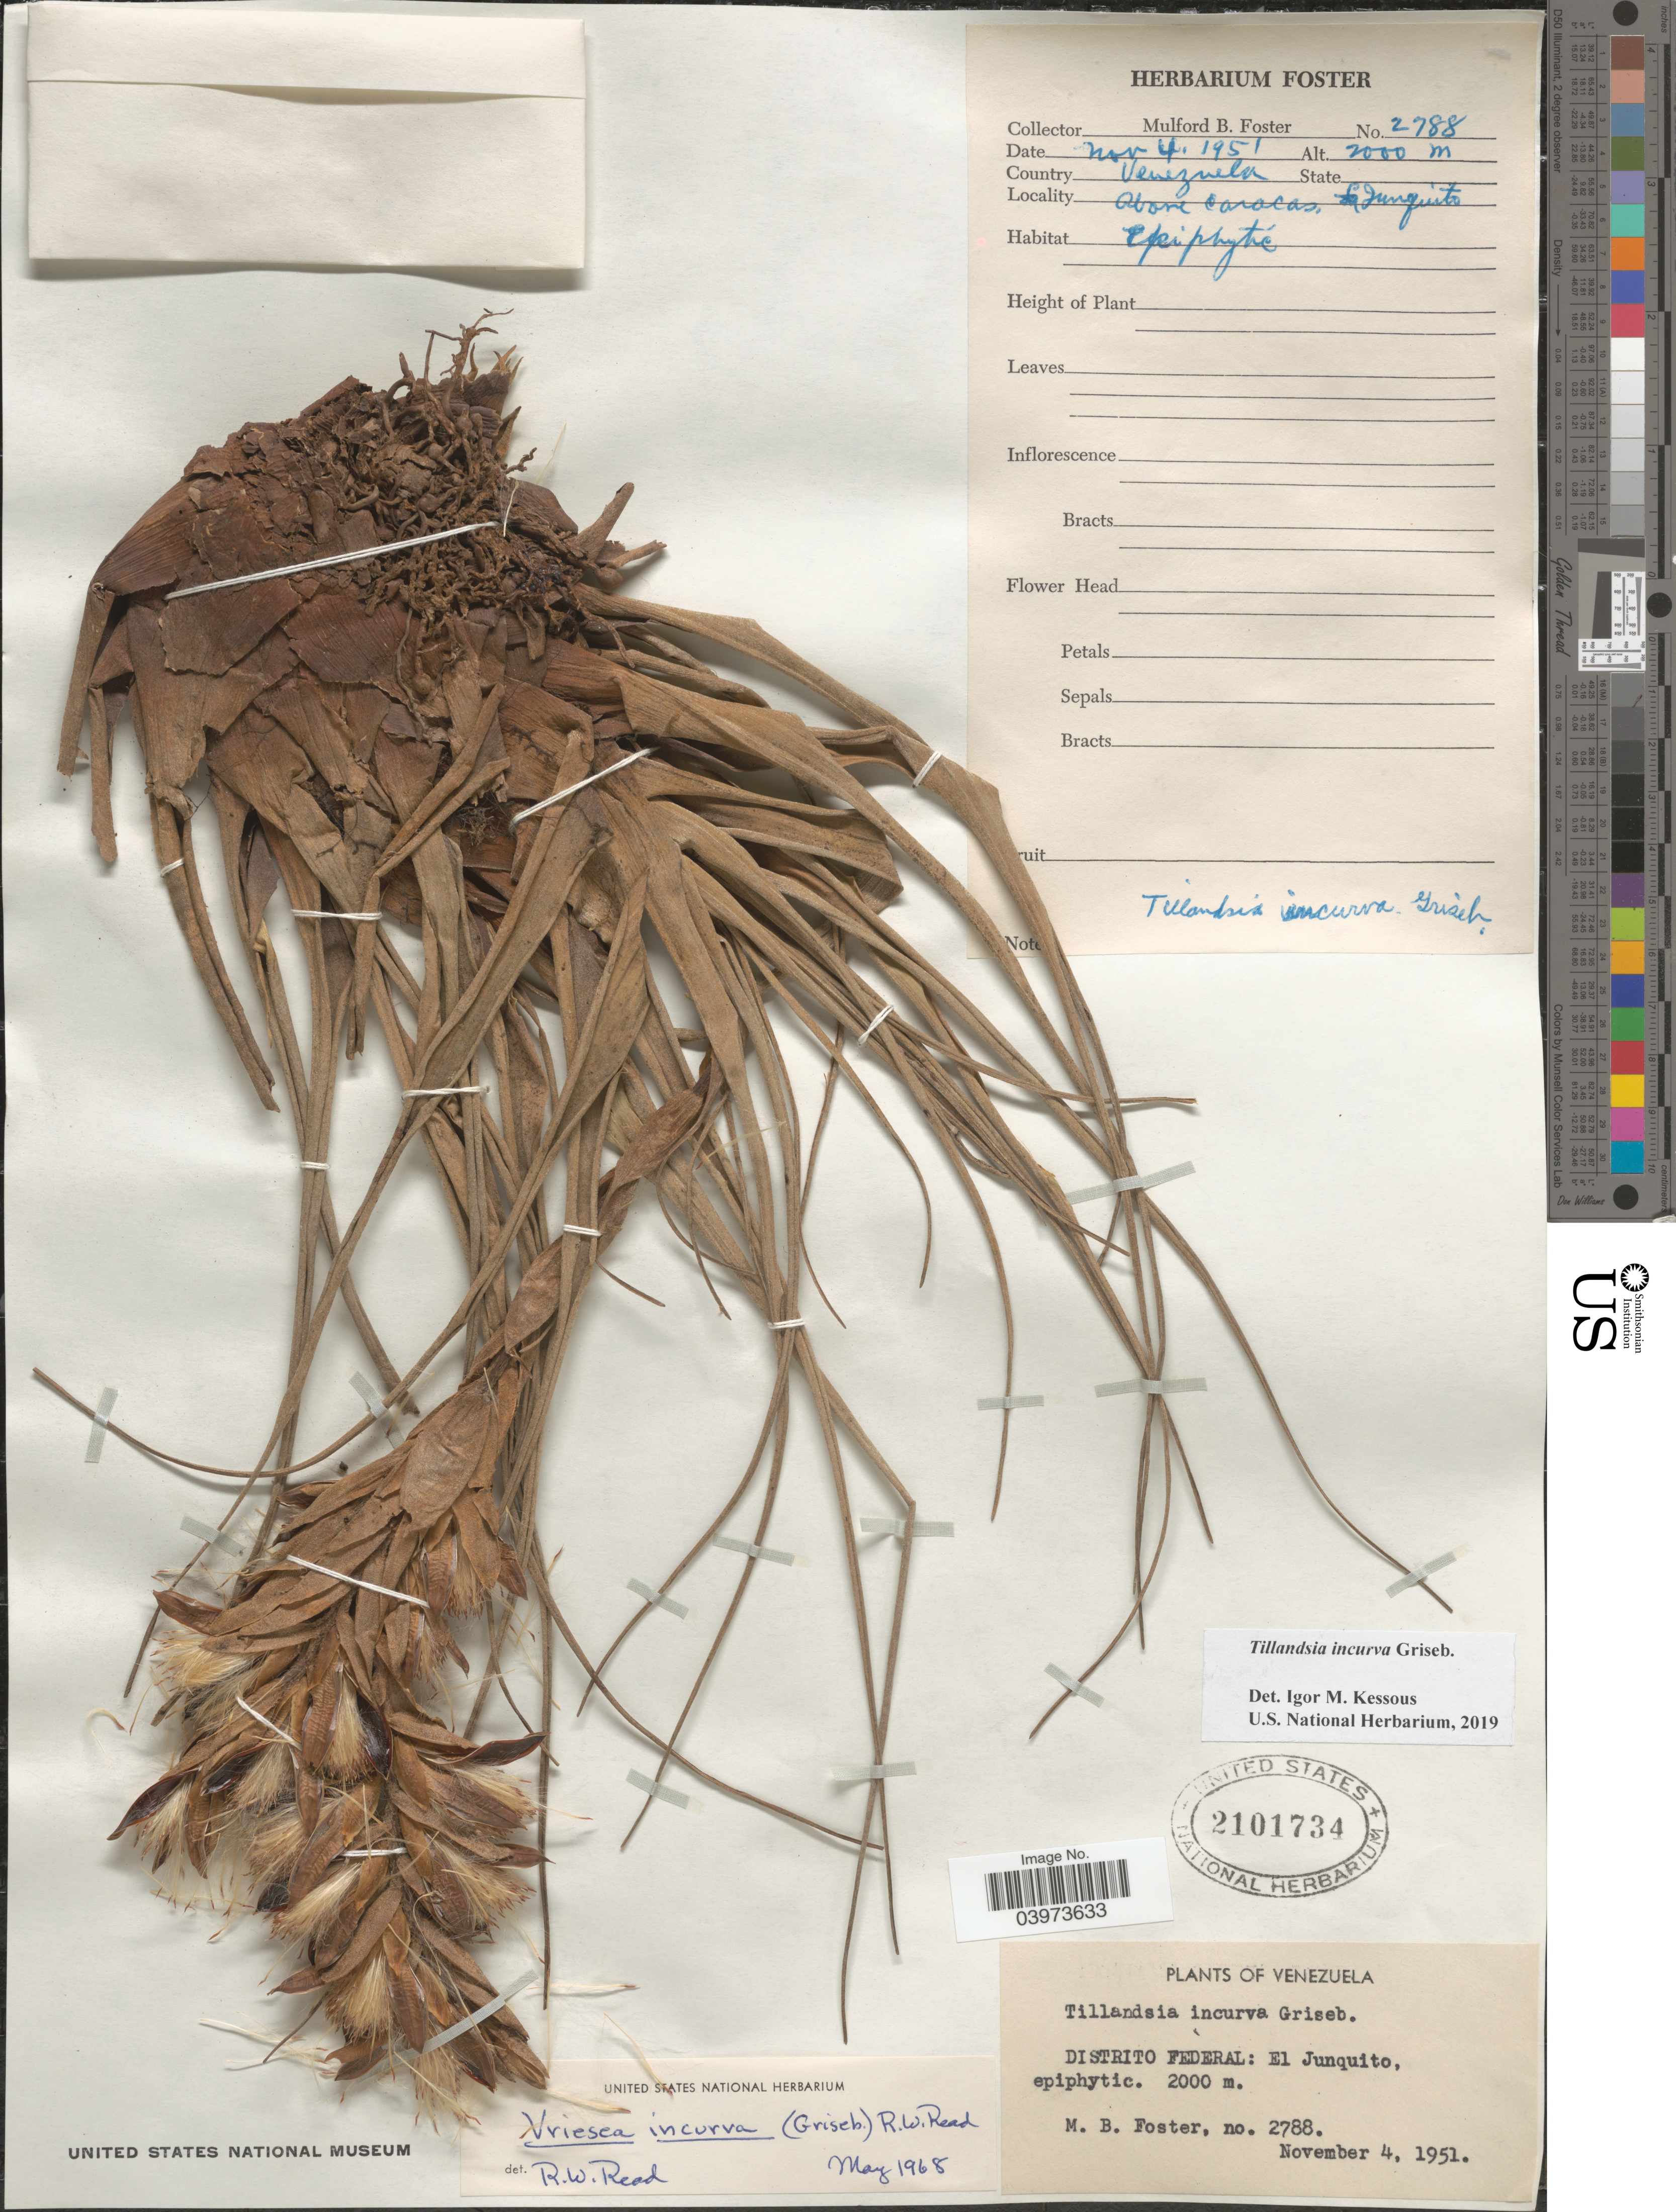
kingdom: Plantae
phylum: Tracheophyta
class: Liliopsida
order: Poales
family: Bromeliaceae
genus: Tillandsia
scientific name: Tillandsia incurva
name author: Griseb.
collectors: M. B. Foster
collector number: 2788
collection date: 1951-11-04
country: Venezuela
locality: Distrito Federal: El Junquito. Above Caracas.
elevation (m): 2000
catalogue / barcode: US 2101734